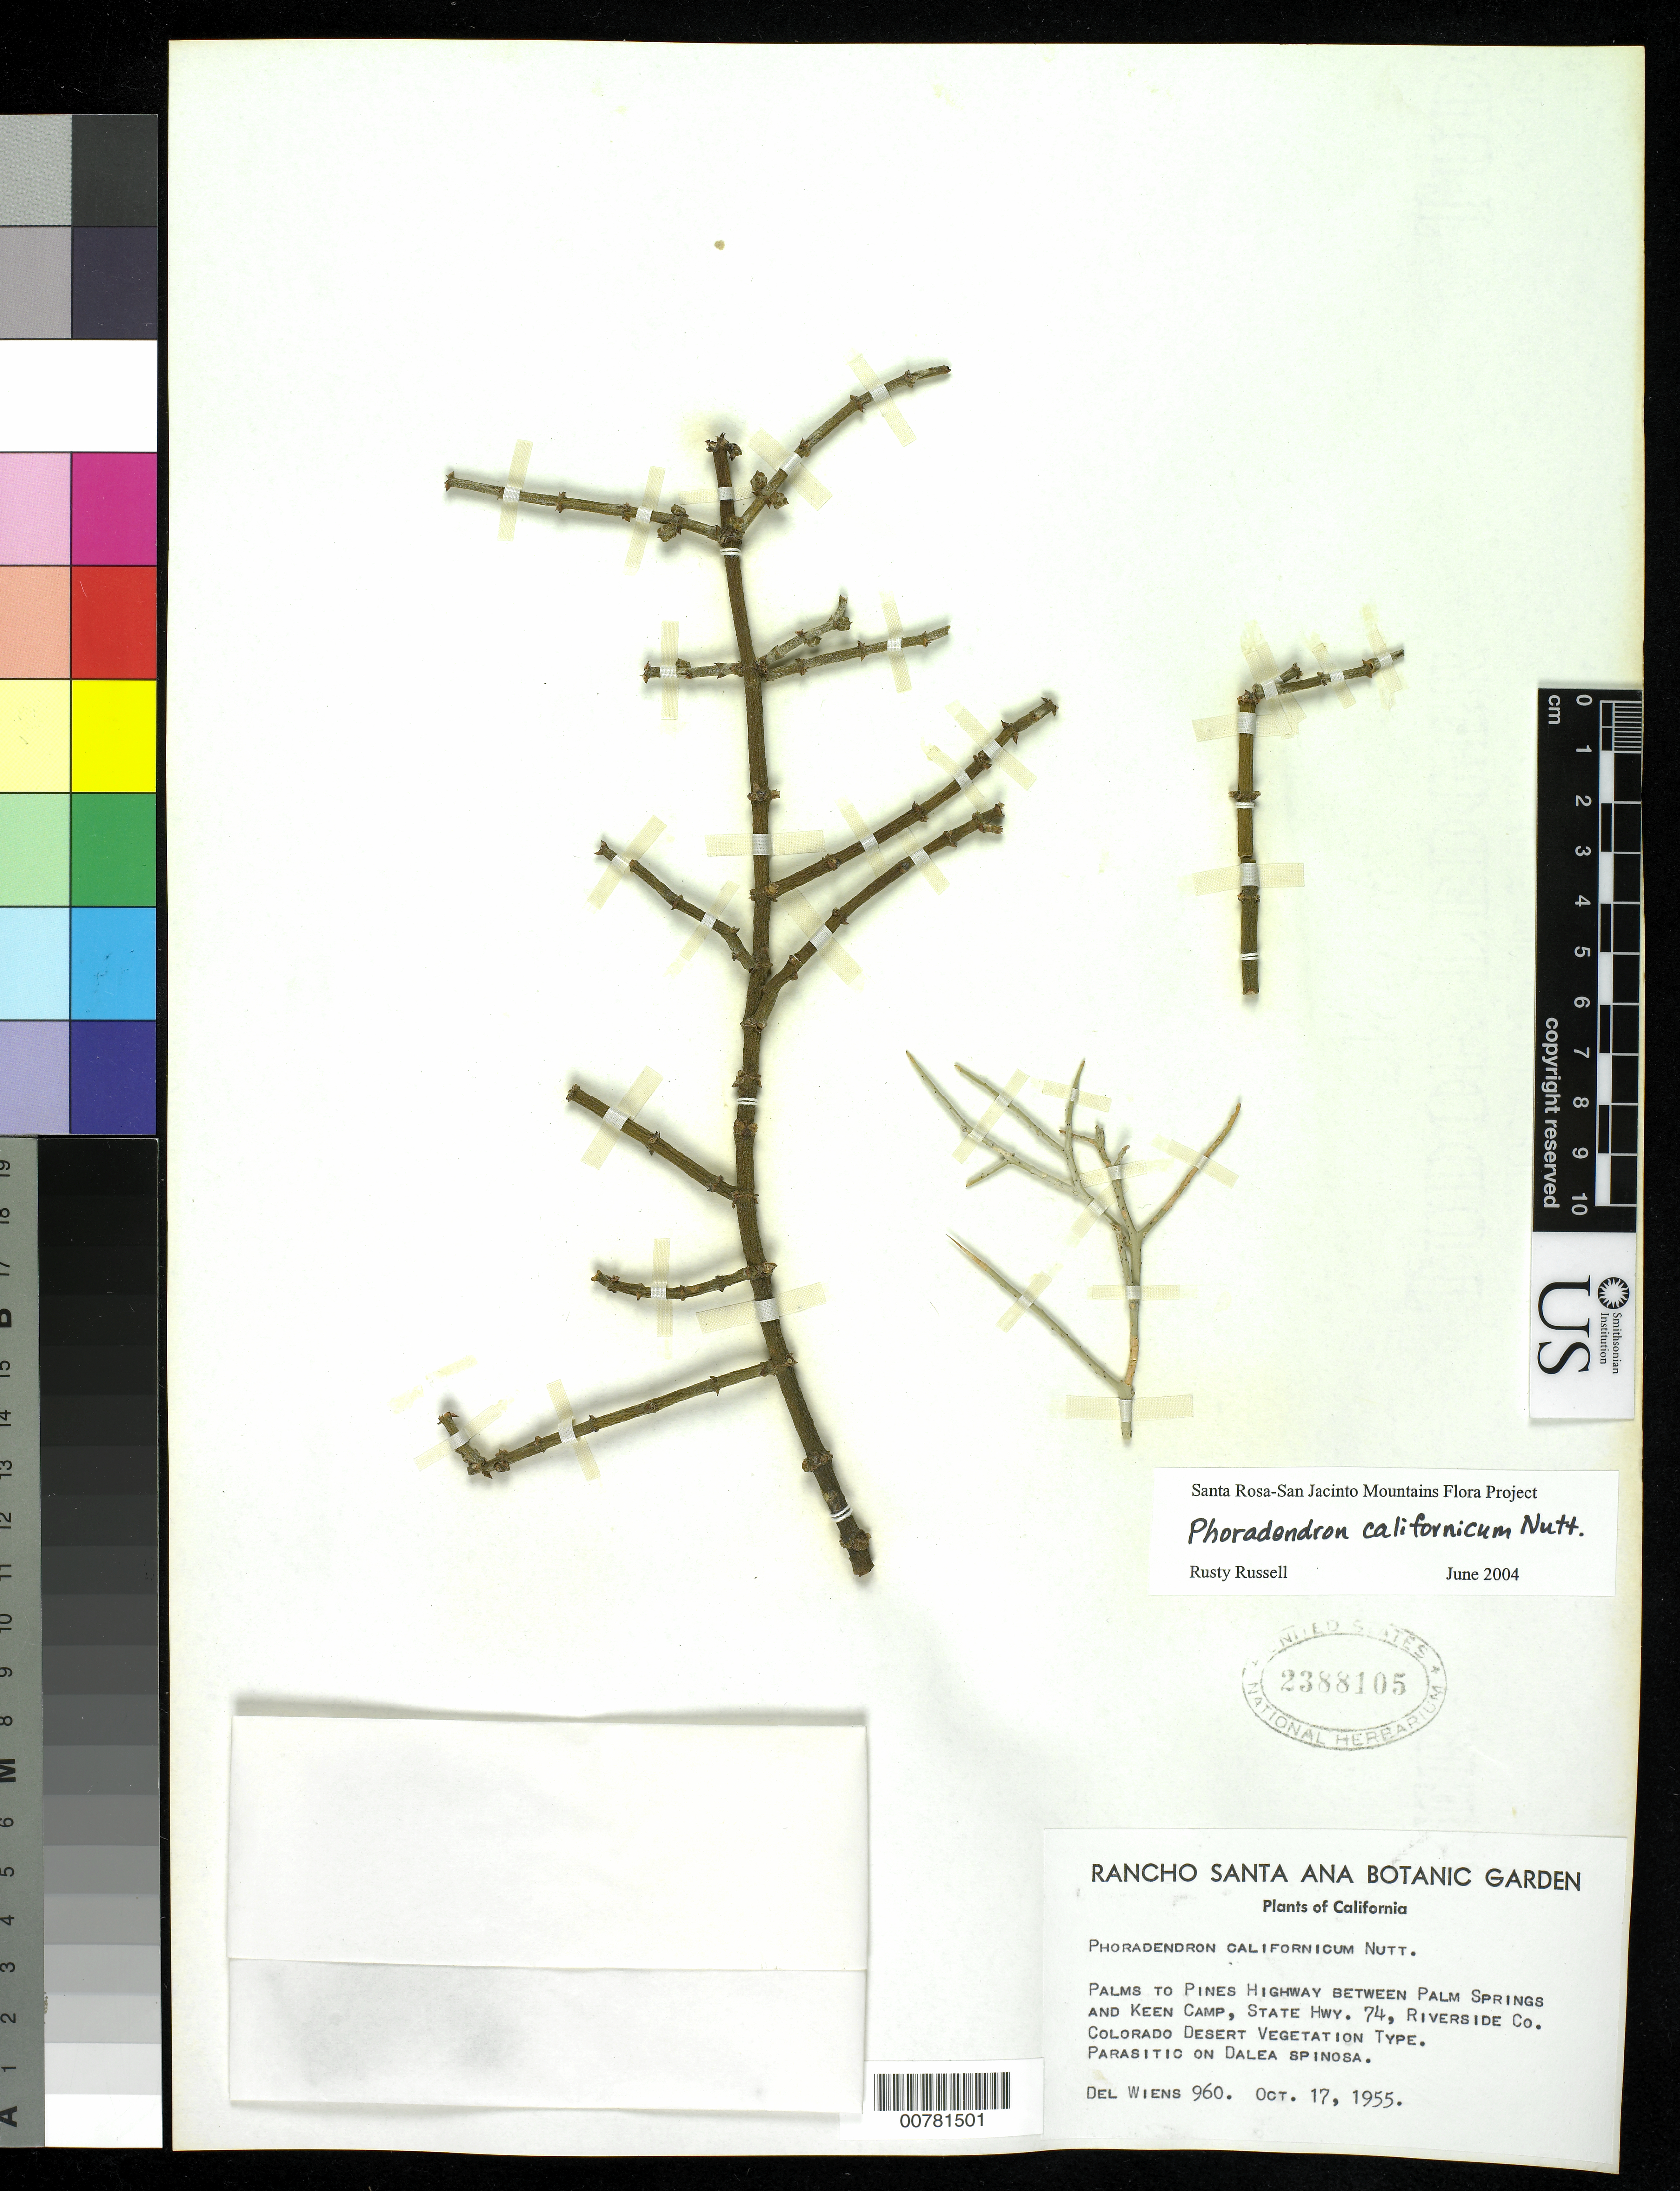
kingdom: Plantae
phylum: Tracheophyta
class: Magnoliopsida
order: Santalales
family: Viscaceae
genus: Phoradendron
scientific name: Phoradendron californicum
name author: Nutt.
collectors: D. Wiens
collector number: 960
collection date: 1955-10-17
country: United States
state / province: California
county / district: Riverside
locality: Palms to Pines Highway between Palm Springs and Keen Camp, State Hwy. 74, Riverside Co. Colorado Desert Vegetation.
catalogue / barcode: US 2388105